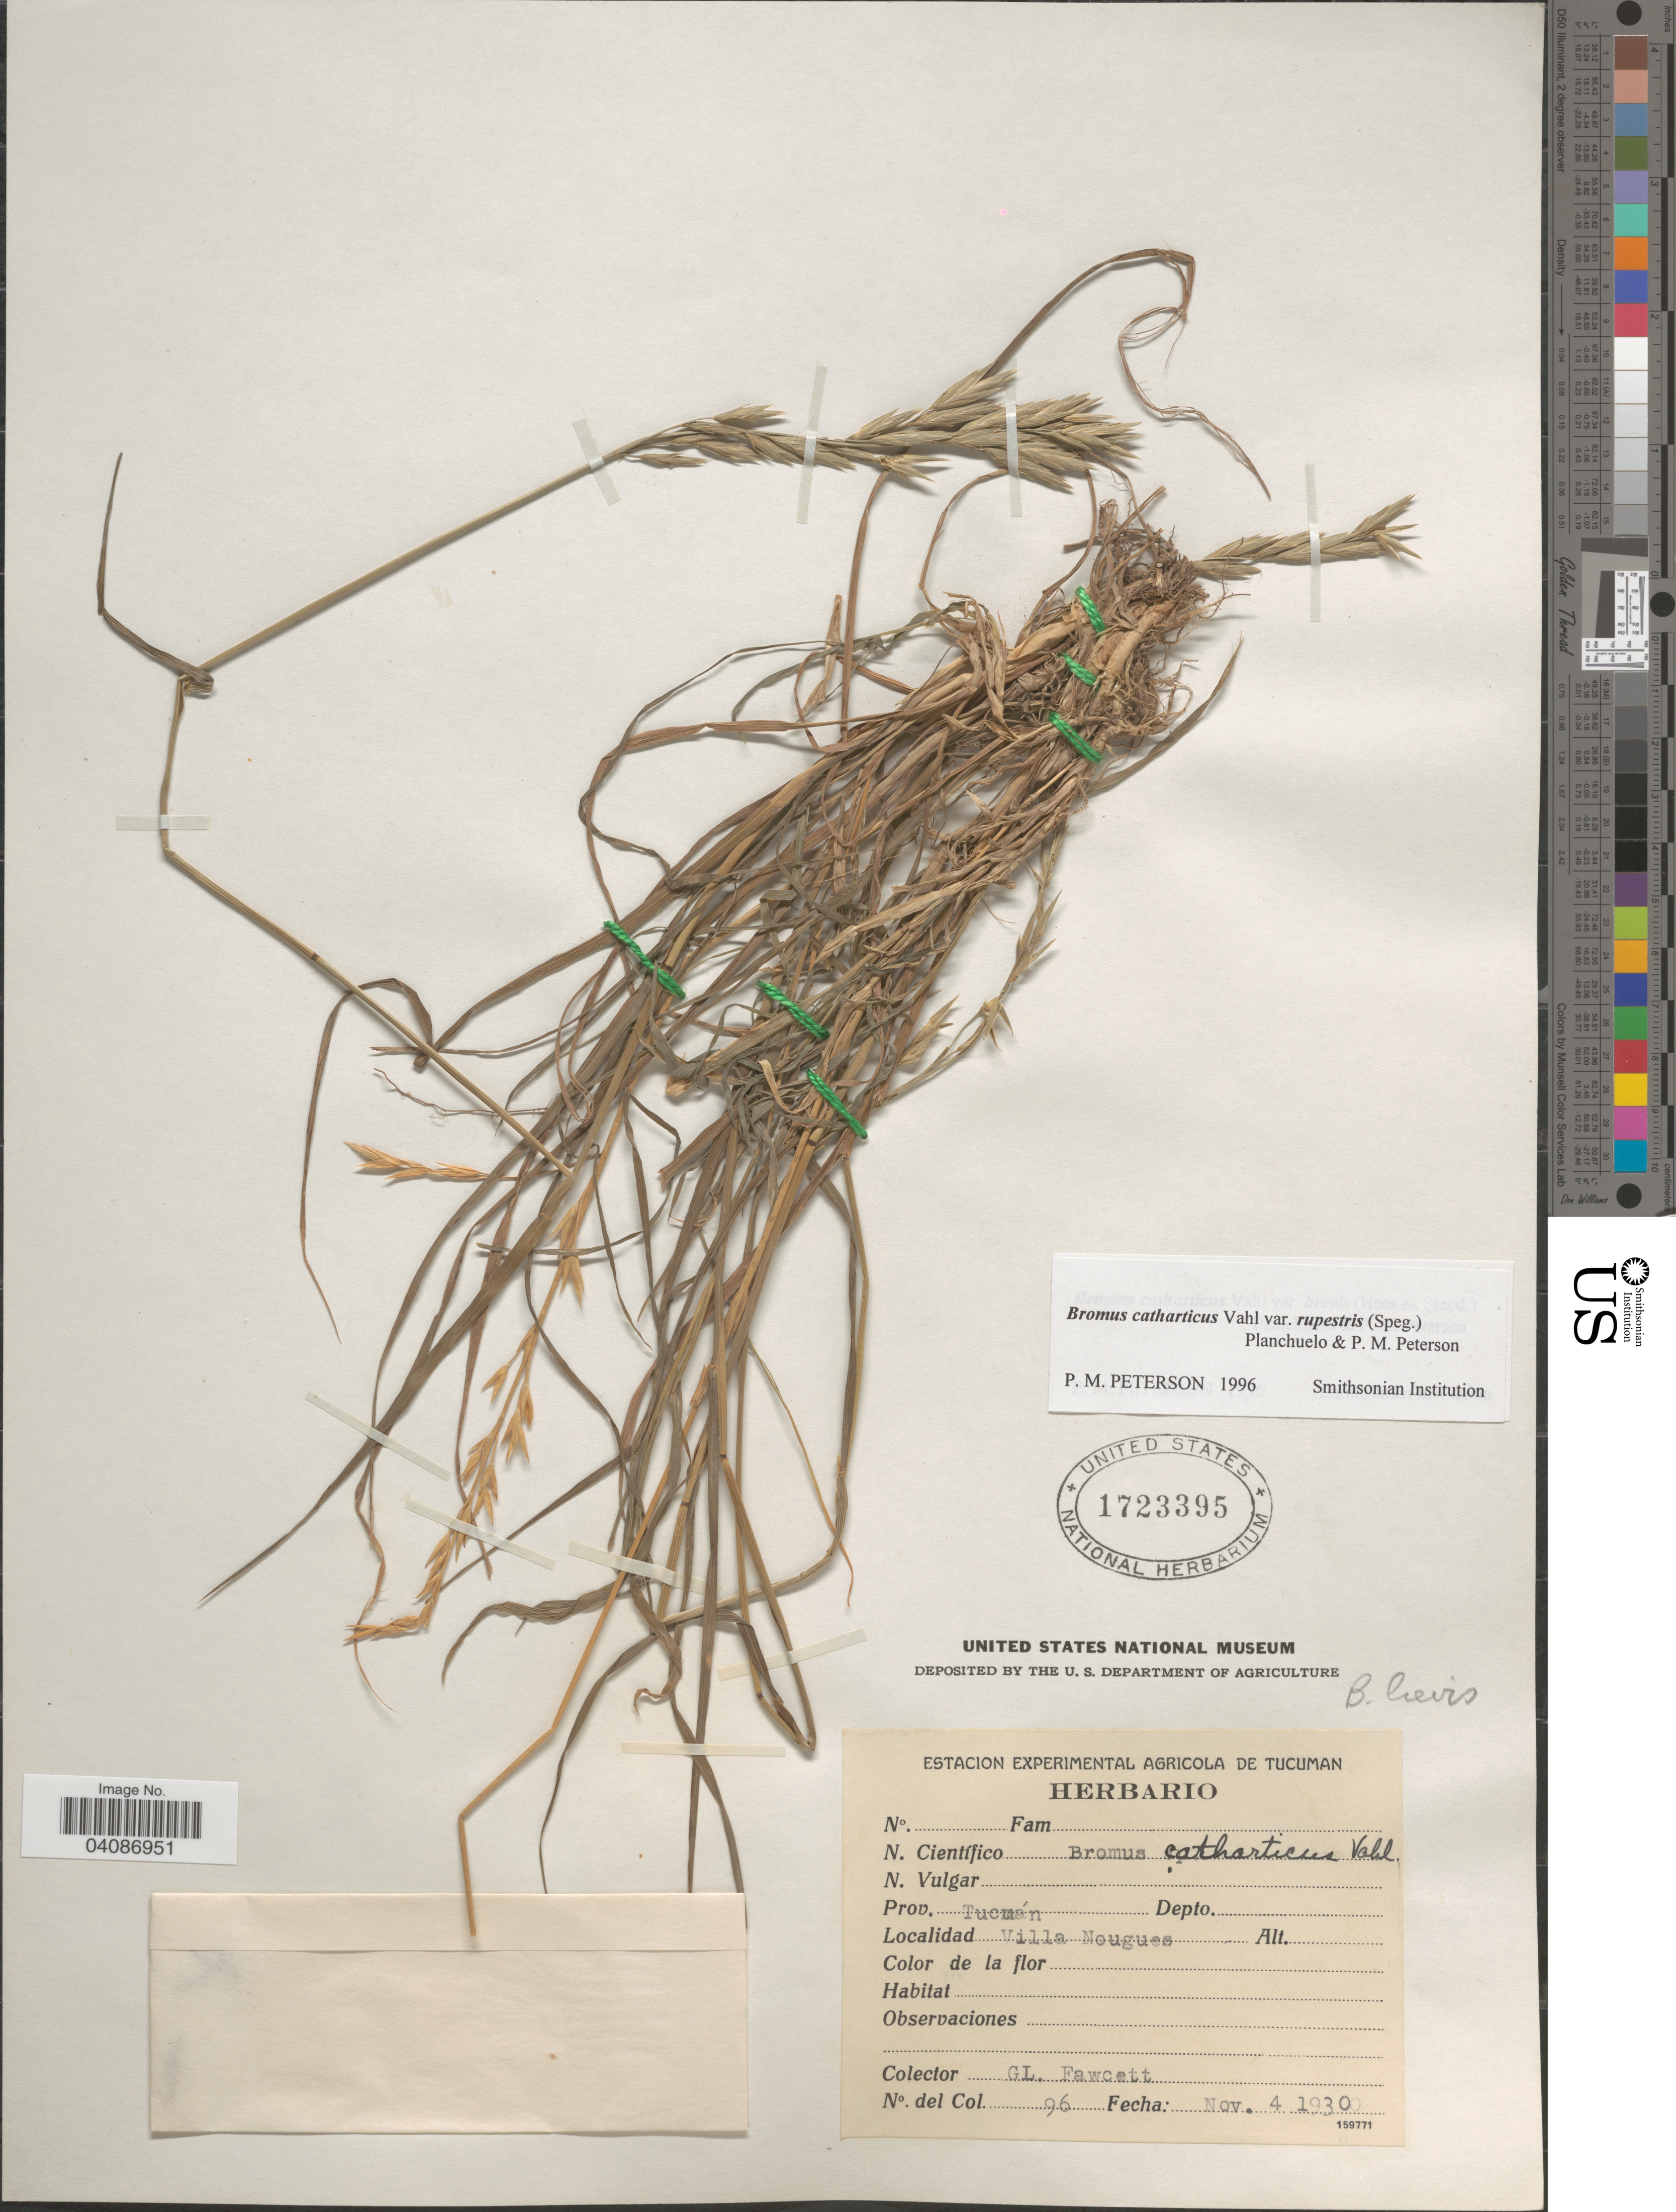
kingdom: Plantae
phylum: Tracheophyta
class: Liliopsida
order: Poales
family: Poaceae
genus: Bromus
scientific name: Bromus cebadilla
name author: Steud.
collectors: G. Fawcett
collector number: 96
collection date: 1930-11-04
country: Argentina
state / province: Tucuman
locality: Prov. Tucmán. Villa Nougues.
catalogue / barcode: US 1723395